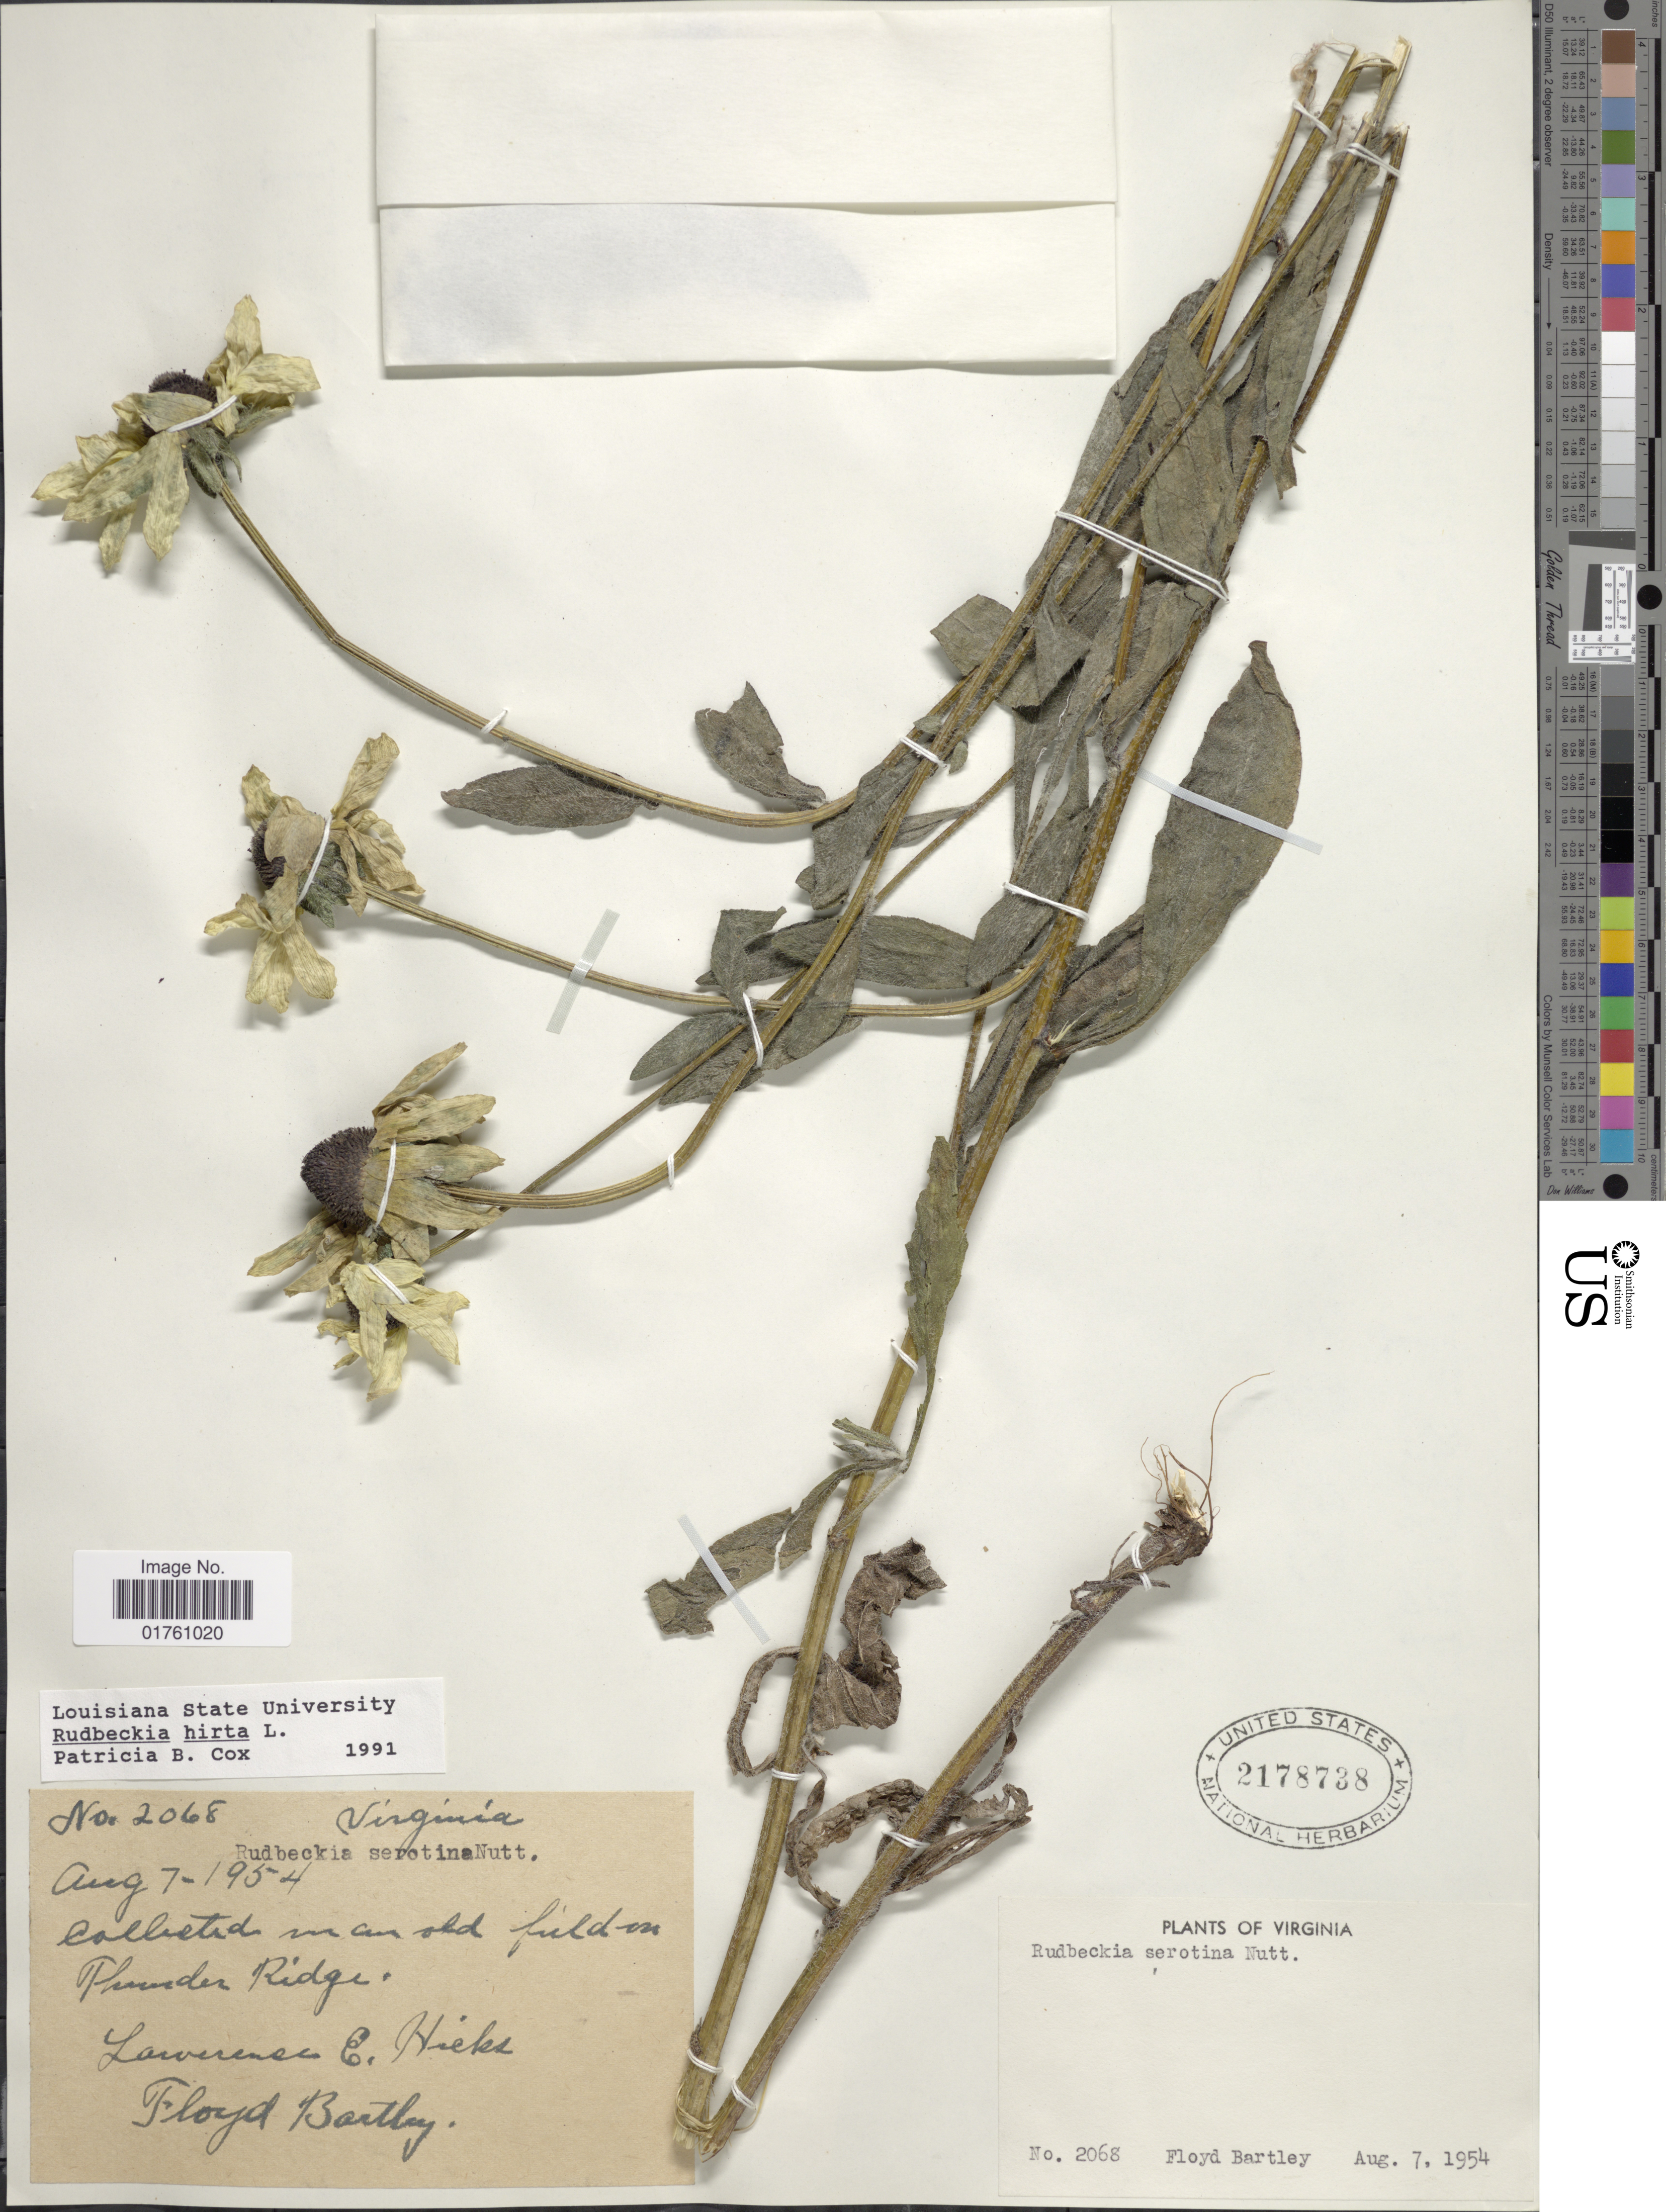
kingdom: Plantae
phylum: Tracheophyta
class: Magnoliopsida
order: Asterales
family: Asteraceae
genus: Rudbeckia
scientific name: Rudbeckia hirta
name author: L.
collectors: L. E. Hicks & F. Bartley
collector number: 2068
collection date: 1954-08-07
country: United States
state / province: Virginia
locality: Collected man old field on Thunder Ridge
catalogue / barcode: US 2178738